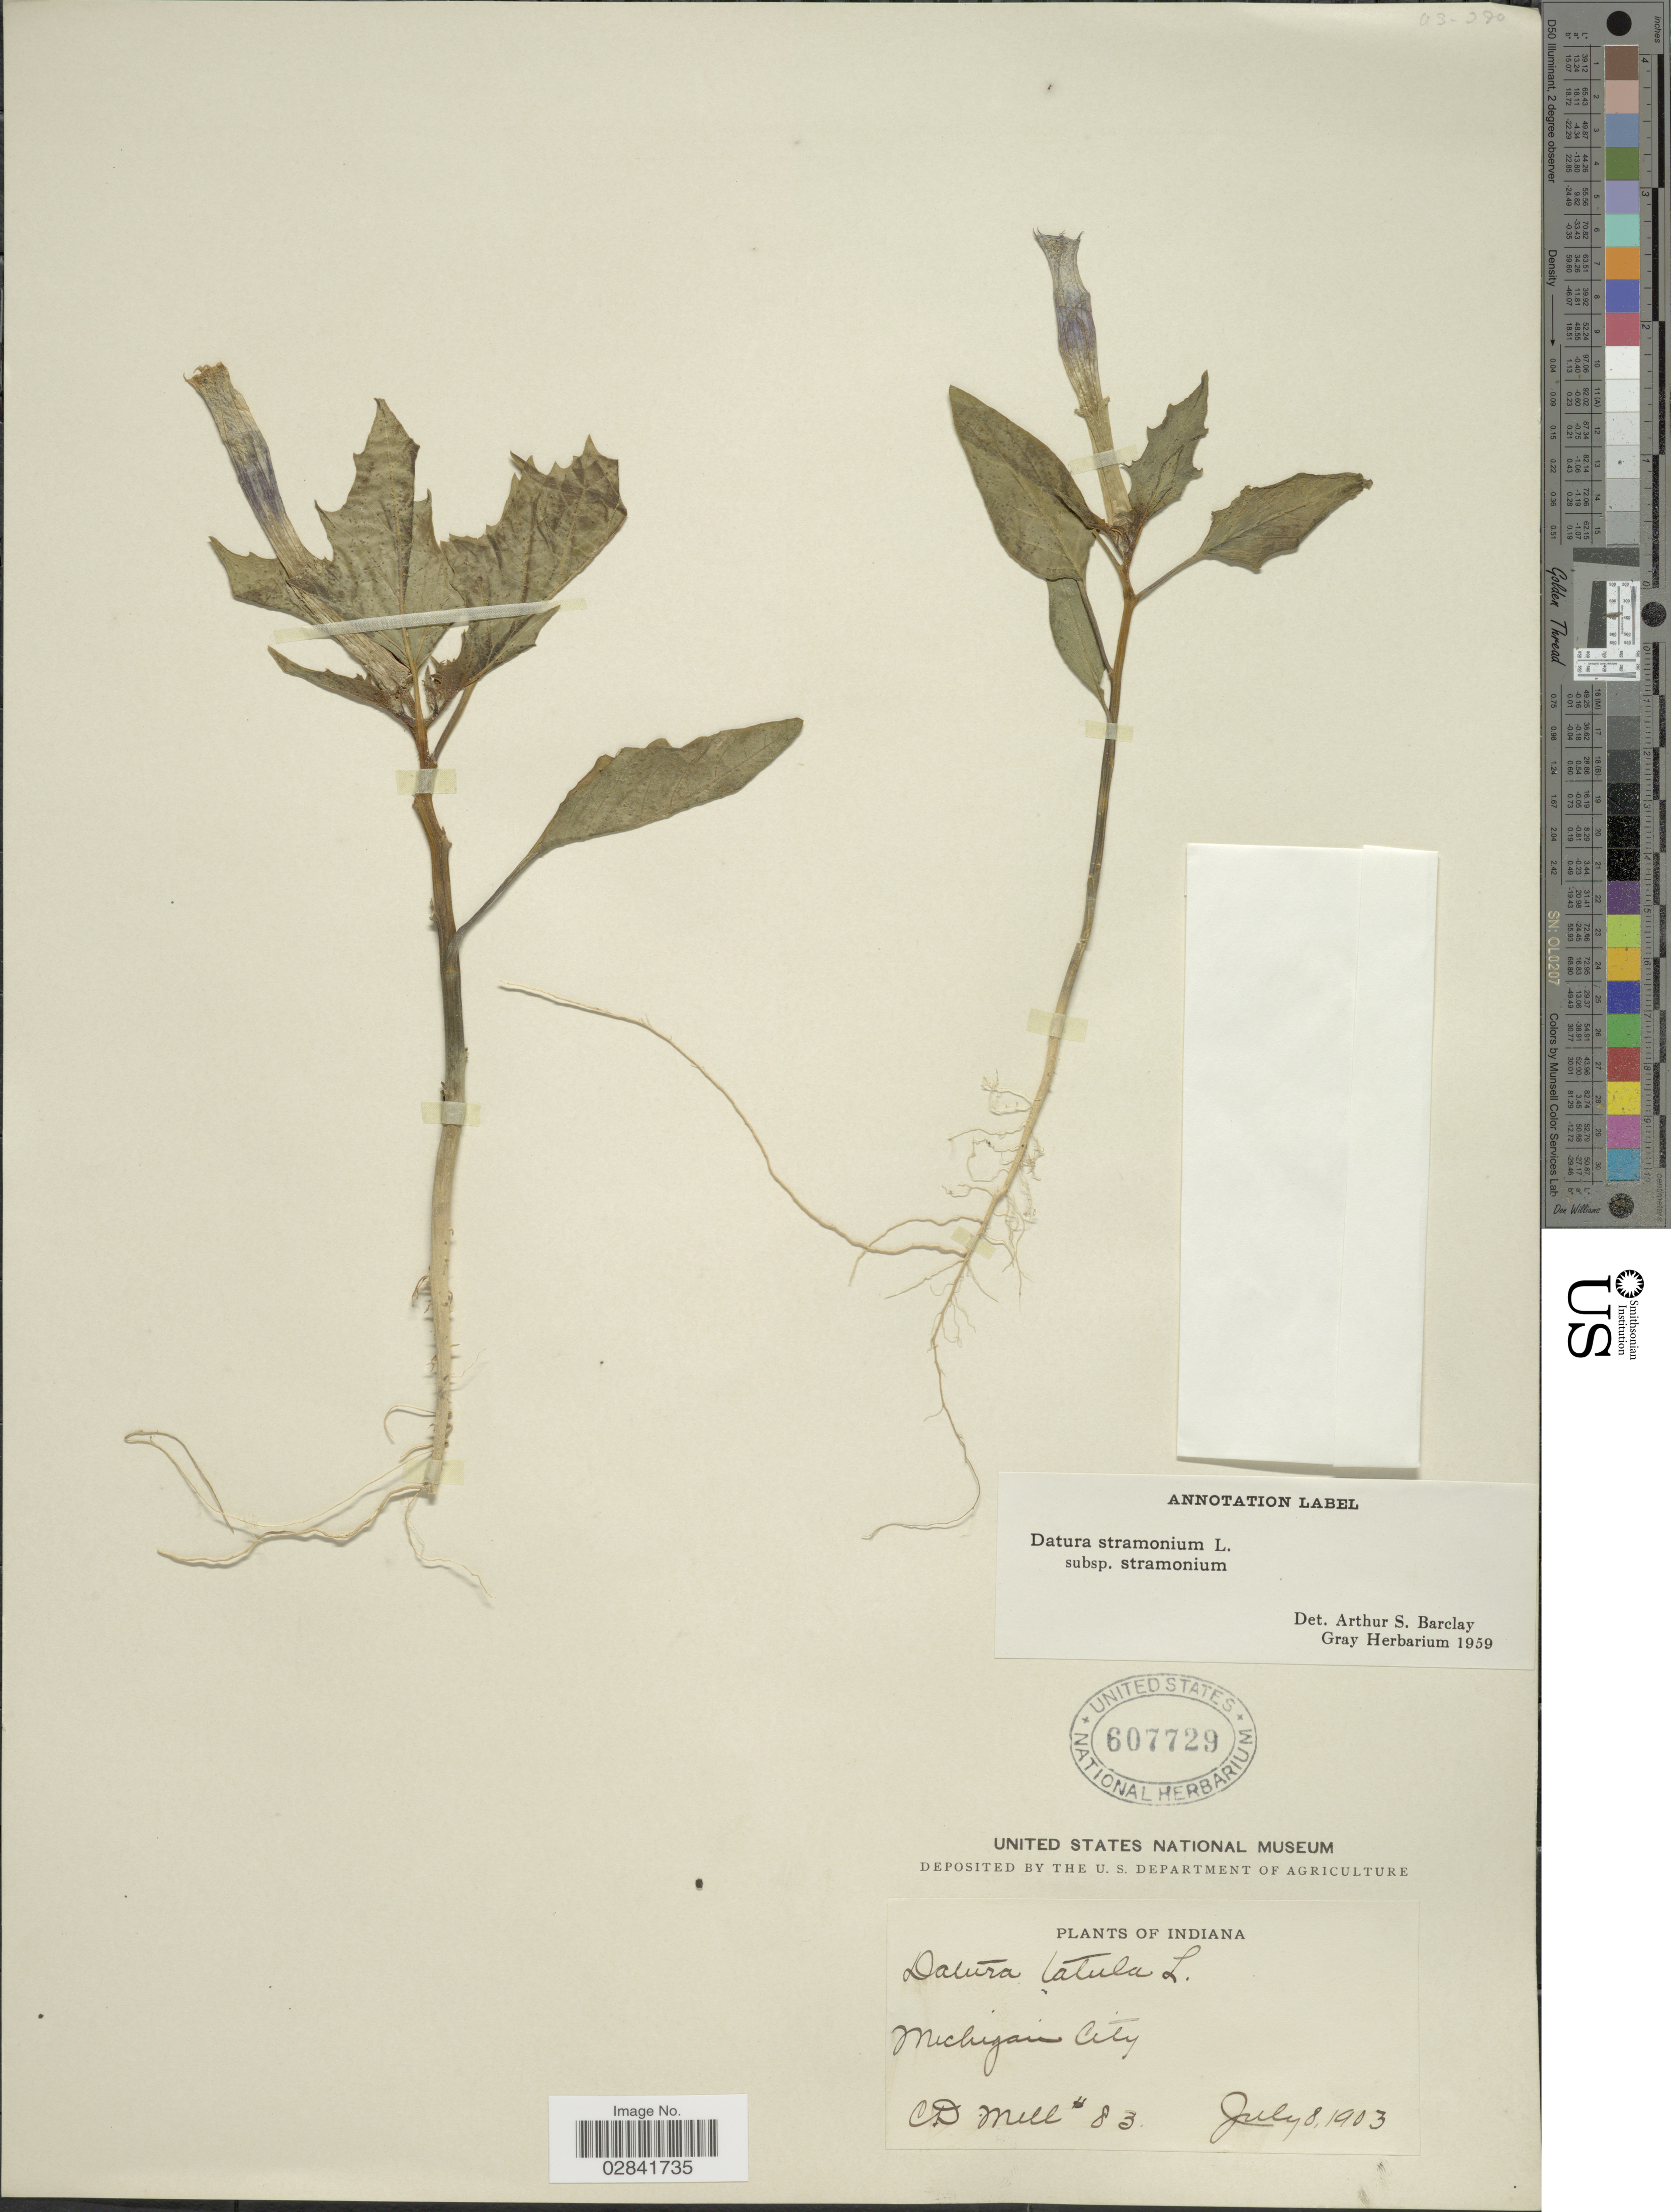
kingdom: Plantae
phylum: Tracheophyta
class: Magnoliopsida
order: Solanales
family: Solanaceae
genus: Datura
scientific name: Datura stramonium subsp. stramonium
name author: L.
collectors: C. D. Mill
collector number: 83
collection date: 1903-07-08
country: United States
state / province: Indiana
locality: Michigan City.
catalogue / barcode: US 607729